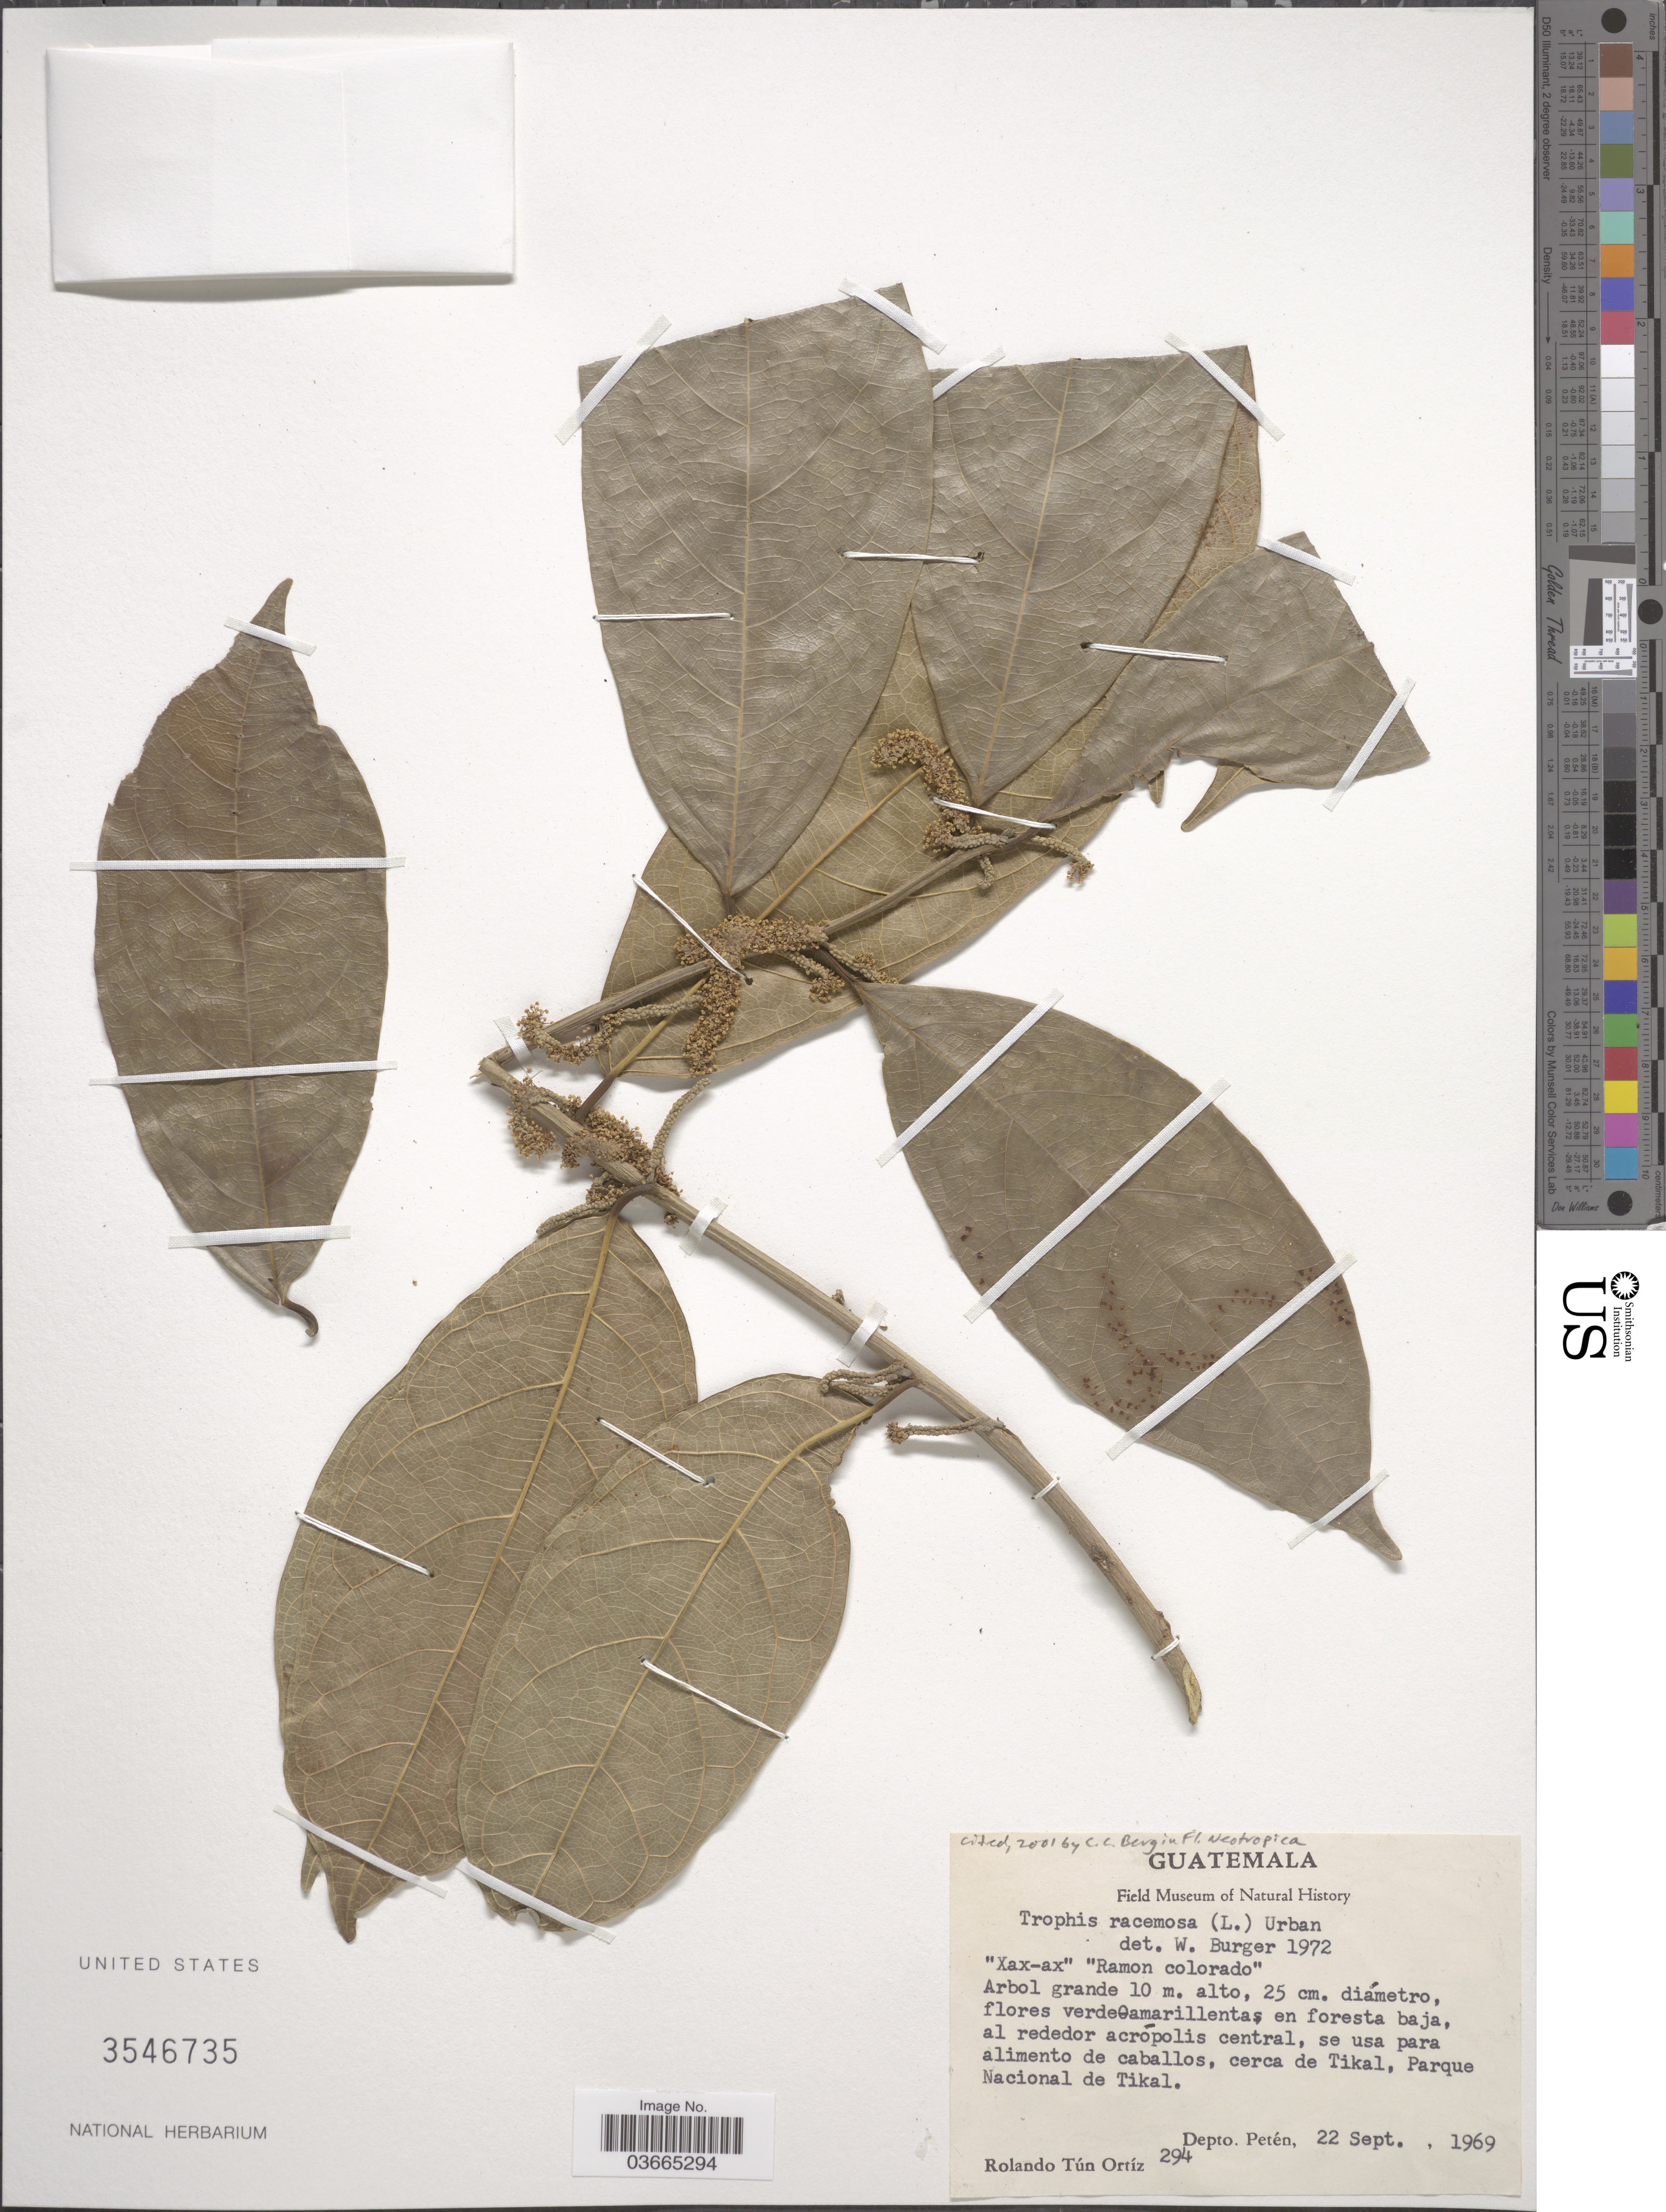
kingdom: Plantae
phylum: Tracheophyta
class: Magnoliopsida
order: Rosales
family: Moraceae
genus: Trophis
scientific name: Trophis racemosa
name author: (L.) Urb.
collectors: R. T. Ortíz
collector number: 294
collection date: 1969-09-22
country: Guatemala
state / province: El Peten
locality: Cerca de Tikal, Parque Nacional de Tikal. Depto. Petén.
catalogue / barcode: US 3546735